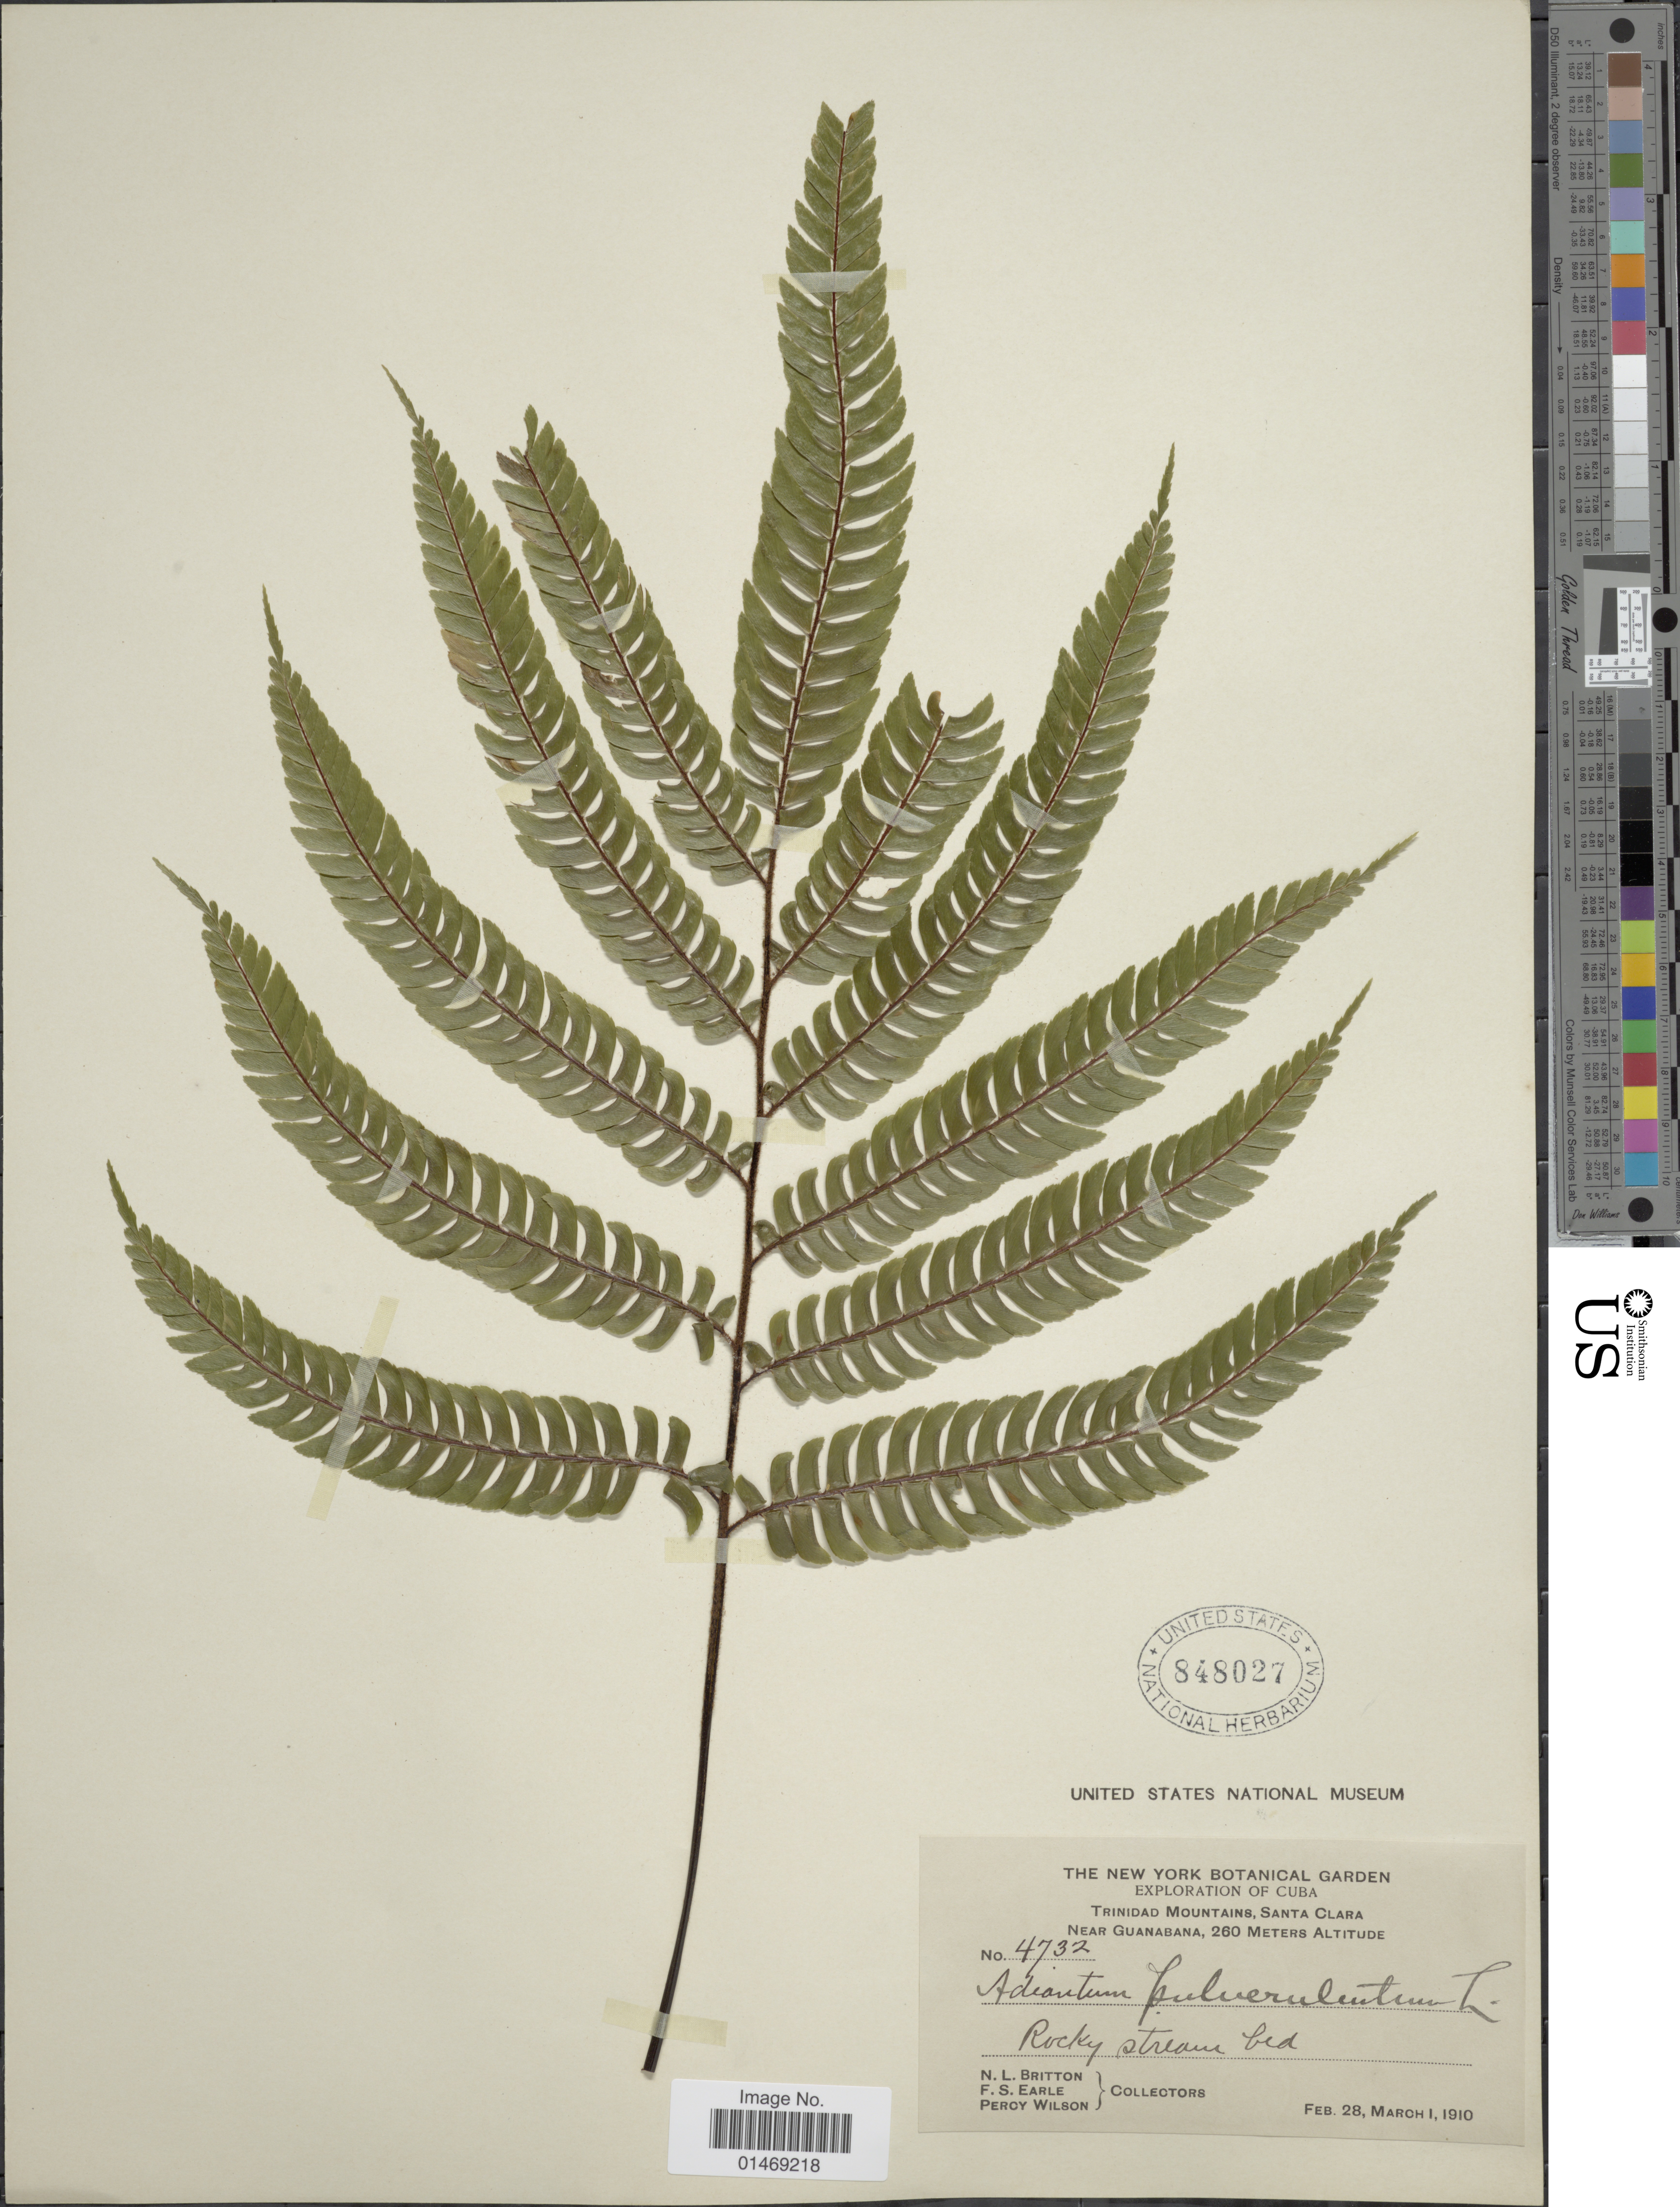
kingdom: Plantae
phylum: Tracheophyta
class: Polypodiopsida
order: Polypodiales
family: Pteridaceae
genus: Adiantum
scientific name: Adiantum pulverulentum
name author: L.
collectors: N. Britton, F. S. Earle & P. Wilson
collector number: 4732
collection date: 1910-02-28/1910-03-01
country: Cuba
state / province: Las Villas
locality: Trinidad Mountains, Santa Clara, Near Guanabana, Rocky stream bed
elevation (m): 260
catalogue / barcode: US 848027